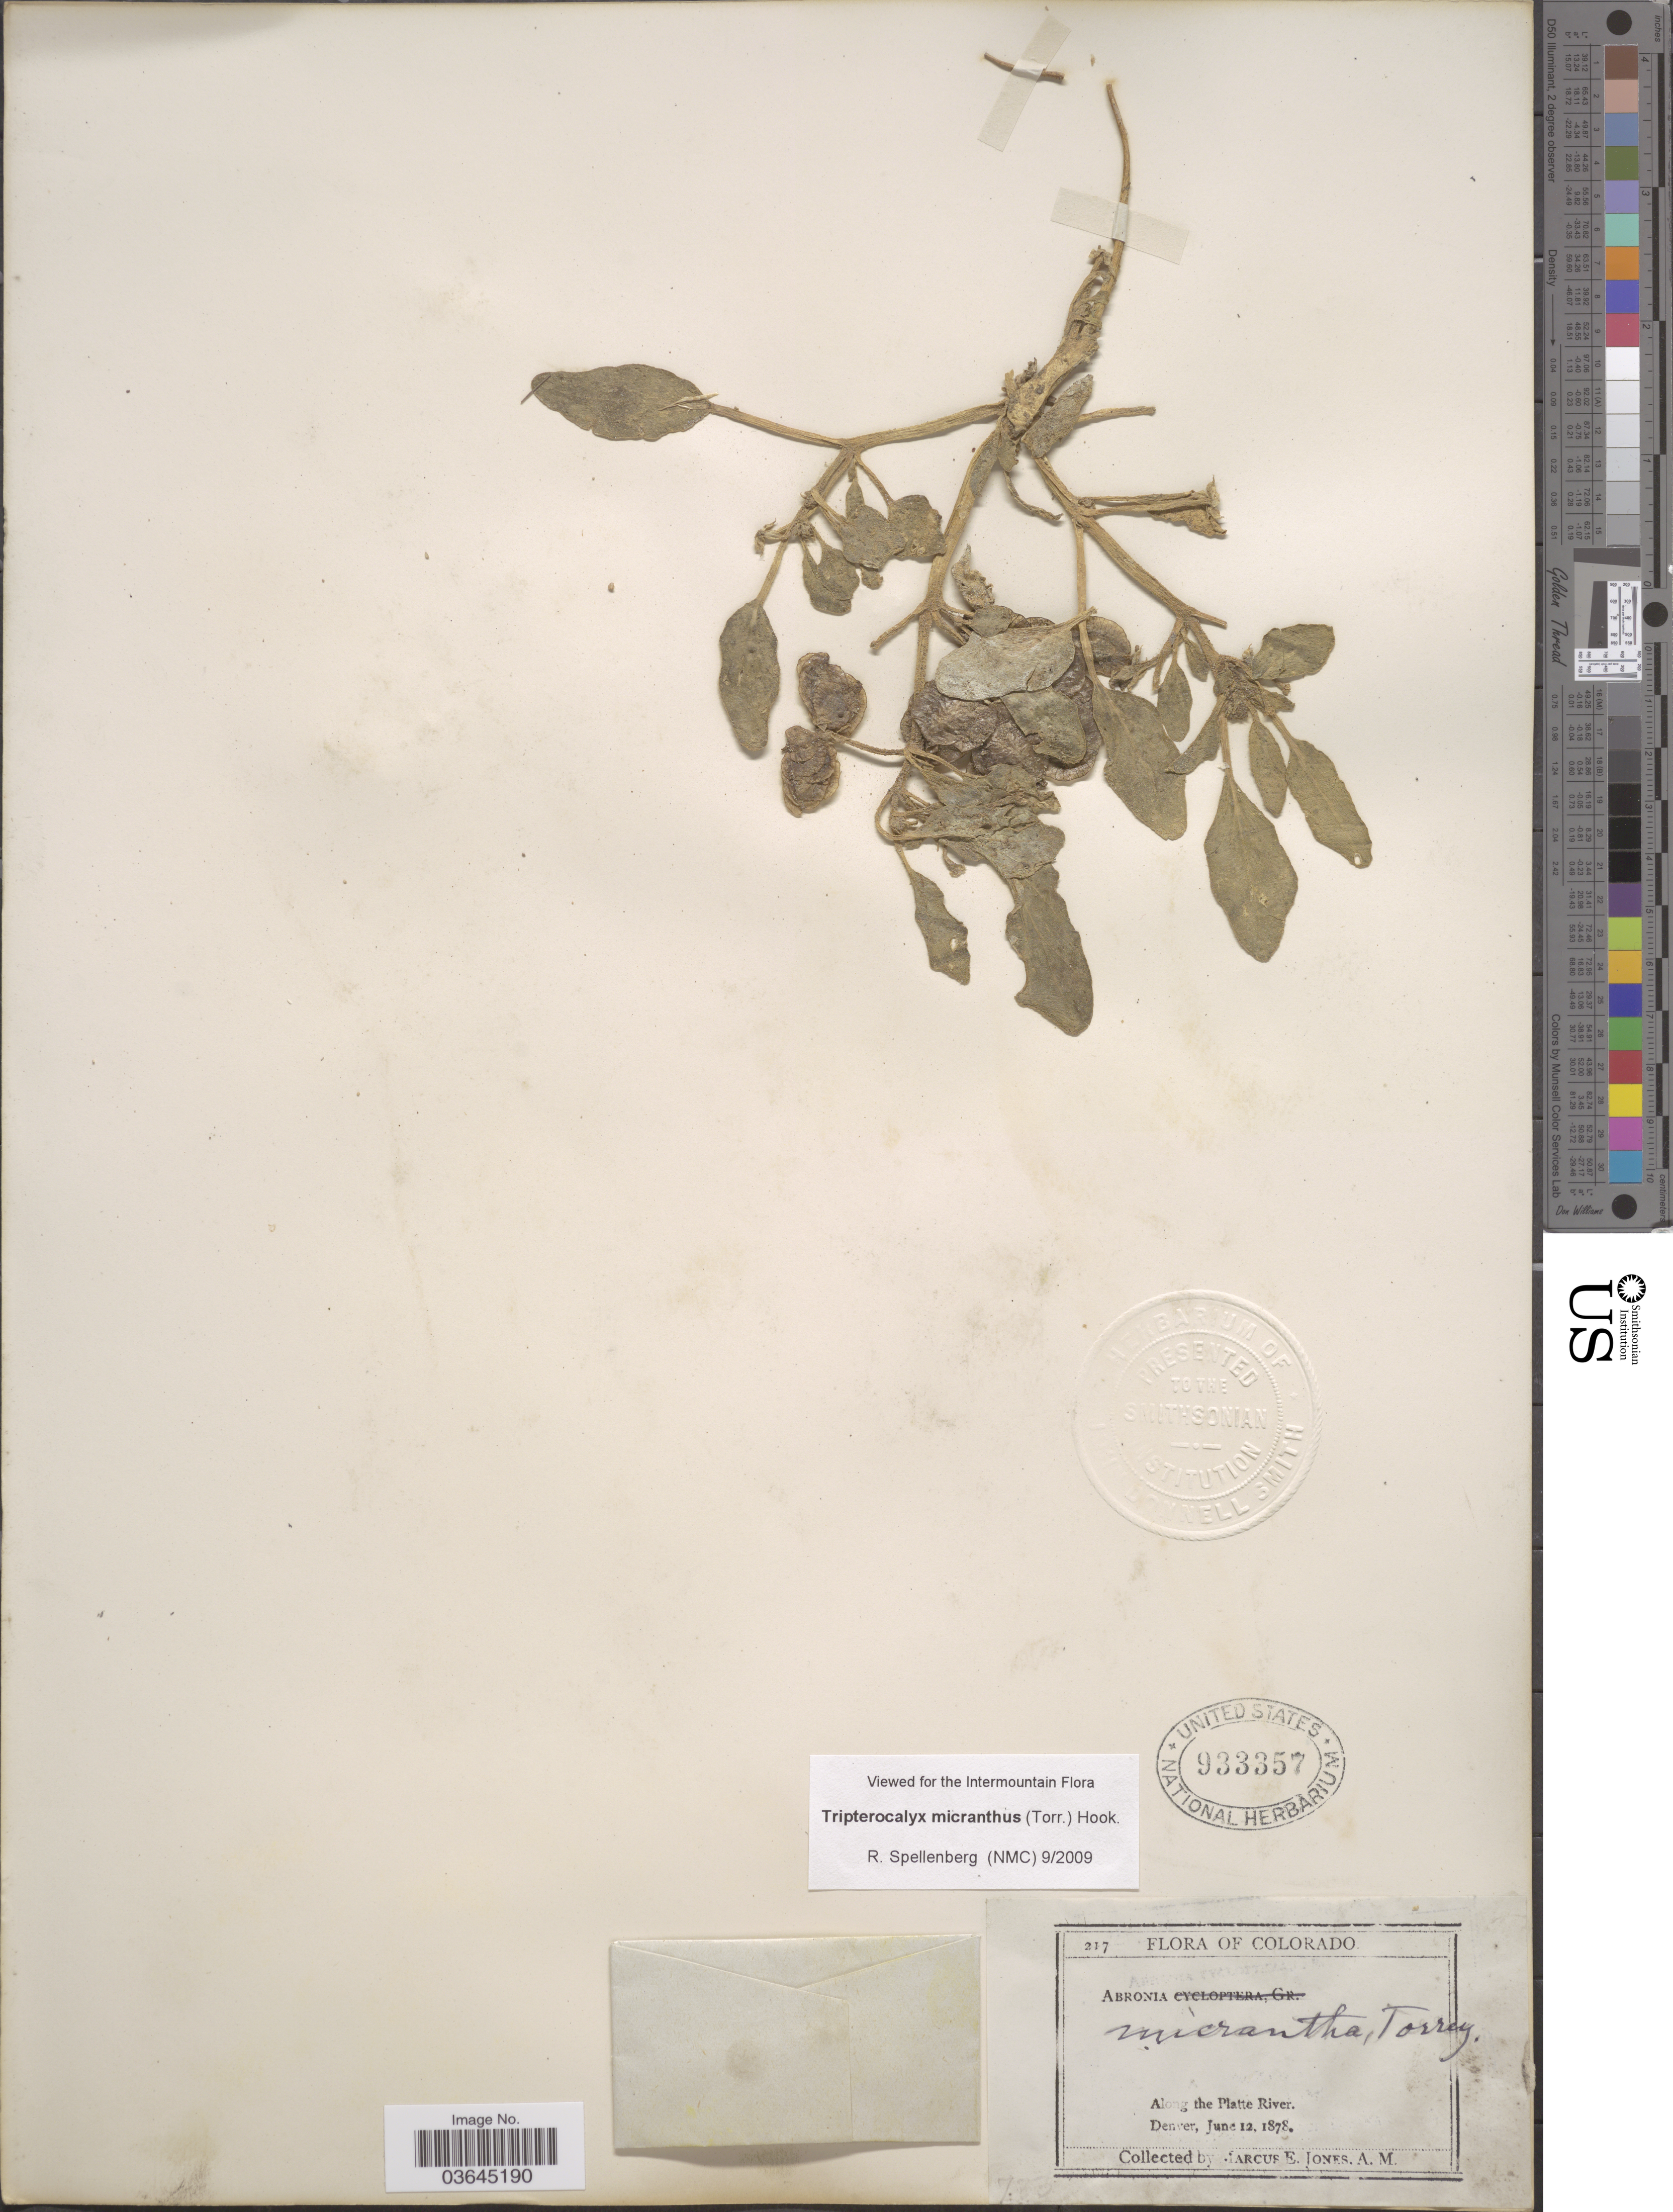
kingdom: Plantae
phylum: Tracheophyta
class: Magnoliopsida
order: Caryophyllales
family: Nyctaginaceae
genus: Tripterocalyx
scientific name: Tripterocalyx micranthus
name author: (Torr.) Hook.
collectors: M. E. Jones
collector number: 217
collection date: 1878-06-12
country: United States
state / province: Colorado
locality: Along the Platte River. Denver.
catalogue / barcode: US 933357